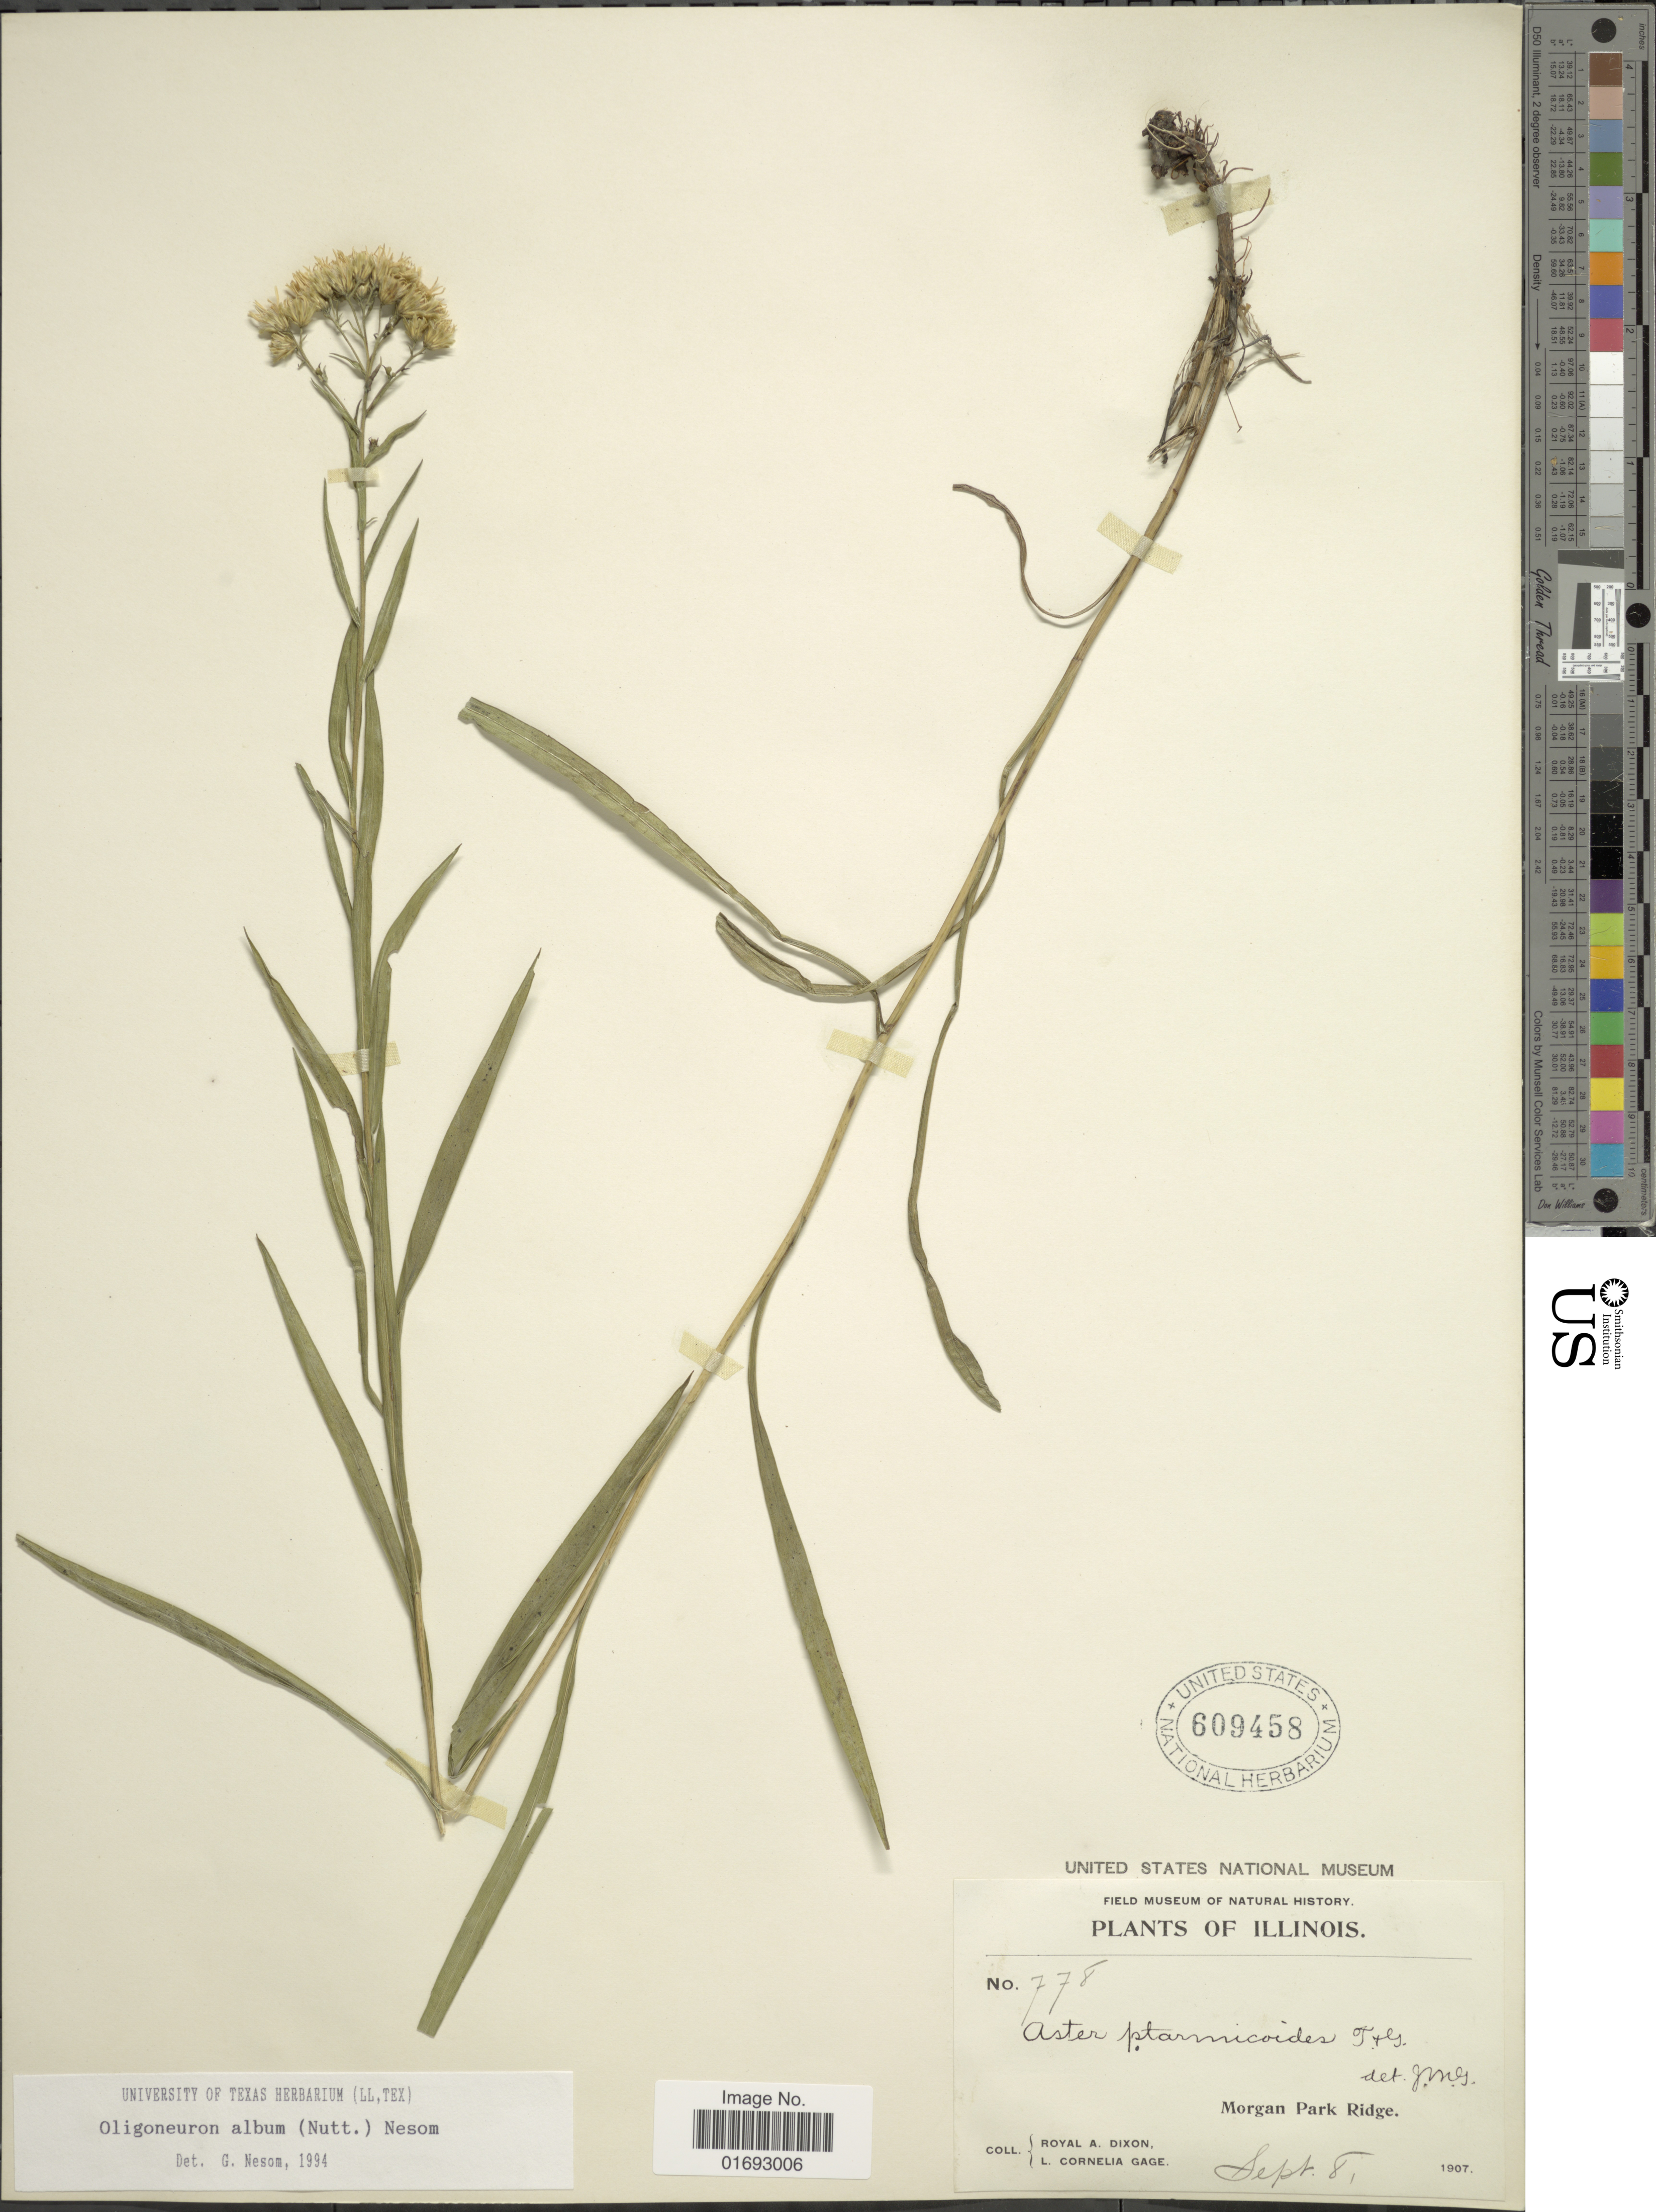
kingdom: Plantae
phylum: Tracheophyta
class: Magnoliopsida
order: Asterales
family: Asteraceae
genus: Oligoneuron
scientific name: Oligoneuron album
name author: (Nutt.) G.L. Nesom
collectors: R. A. Dixon & L. Gage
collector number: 778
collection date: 1907-09-08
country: United States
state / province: Illinois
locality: Morgan Park Ridge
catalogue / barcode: US 609458